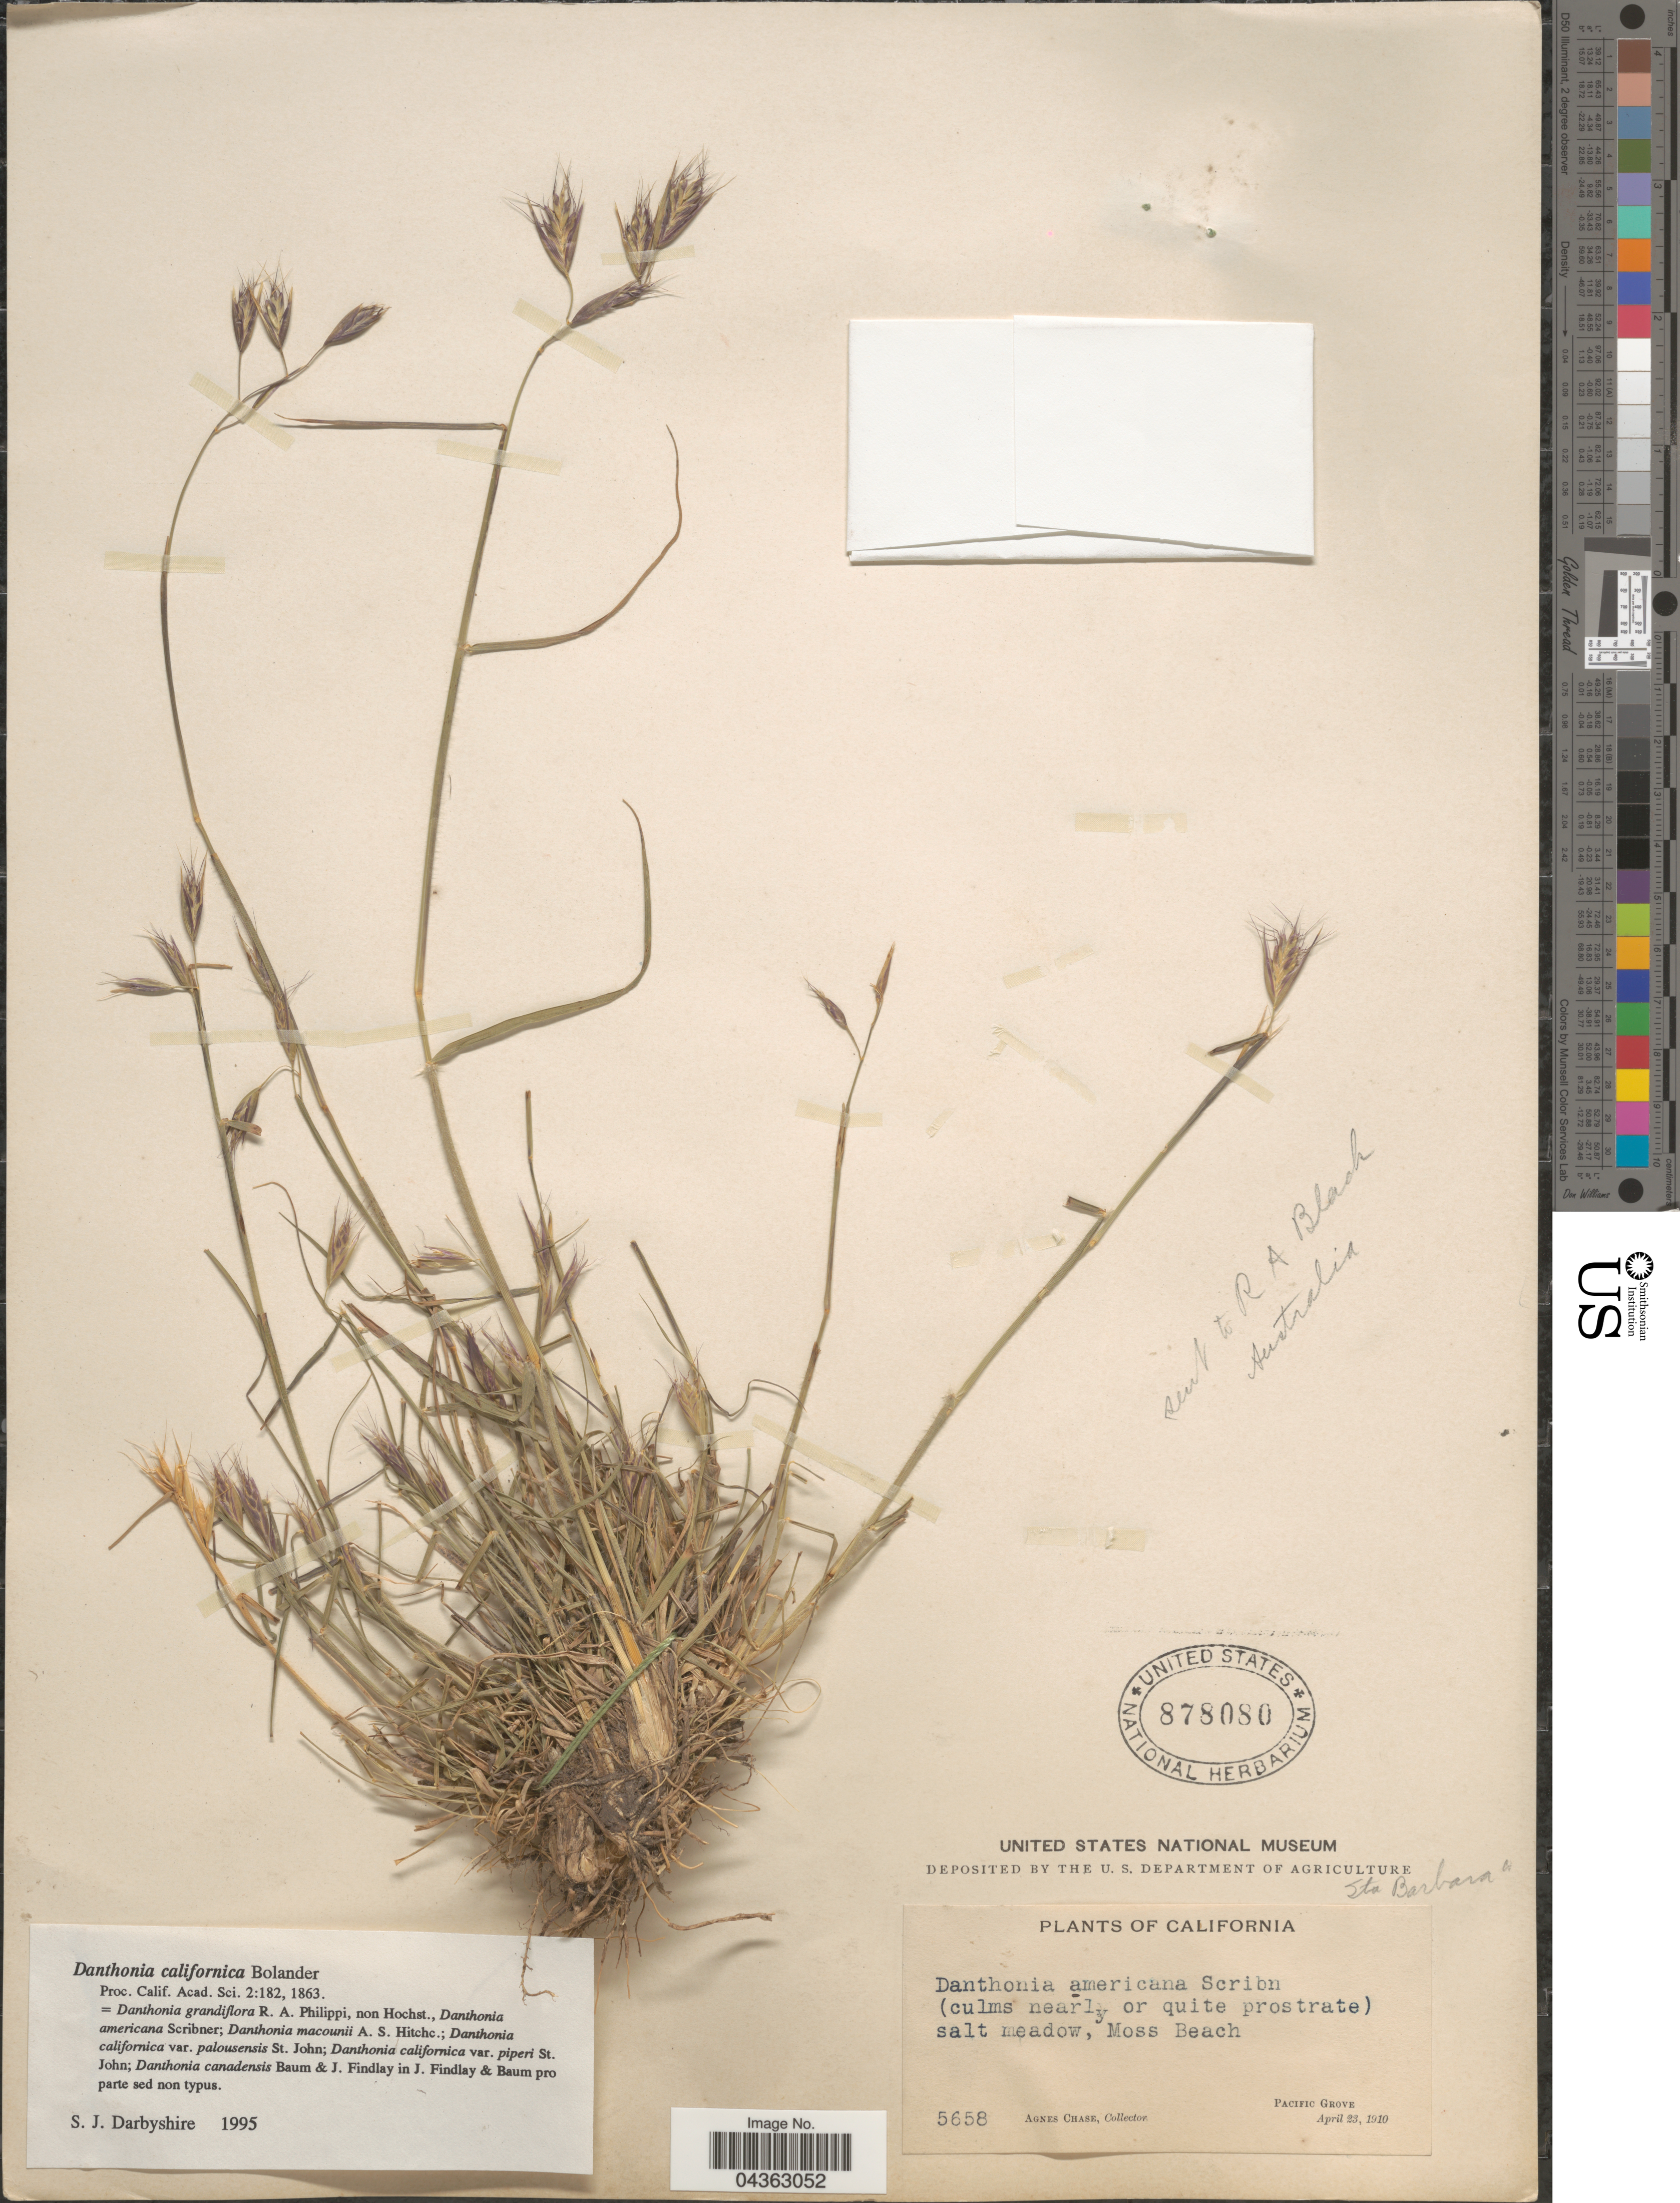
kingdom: Plantae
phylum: Tracheophyta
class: Liliopsida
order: Poales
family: Poaceae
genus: Danthonia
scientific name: Danthonia californica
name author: Bol.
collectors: A. Chase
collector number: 5658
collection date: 1910-04-23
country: United States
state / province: California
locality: Salt meadow, Moss Beach. Pacific Grove.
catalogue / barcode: US 878080